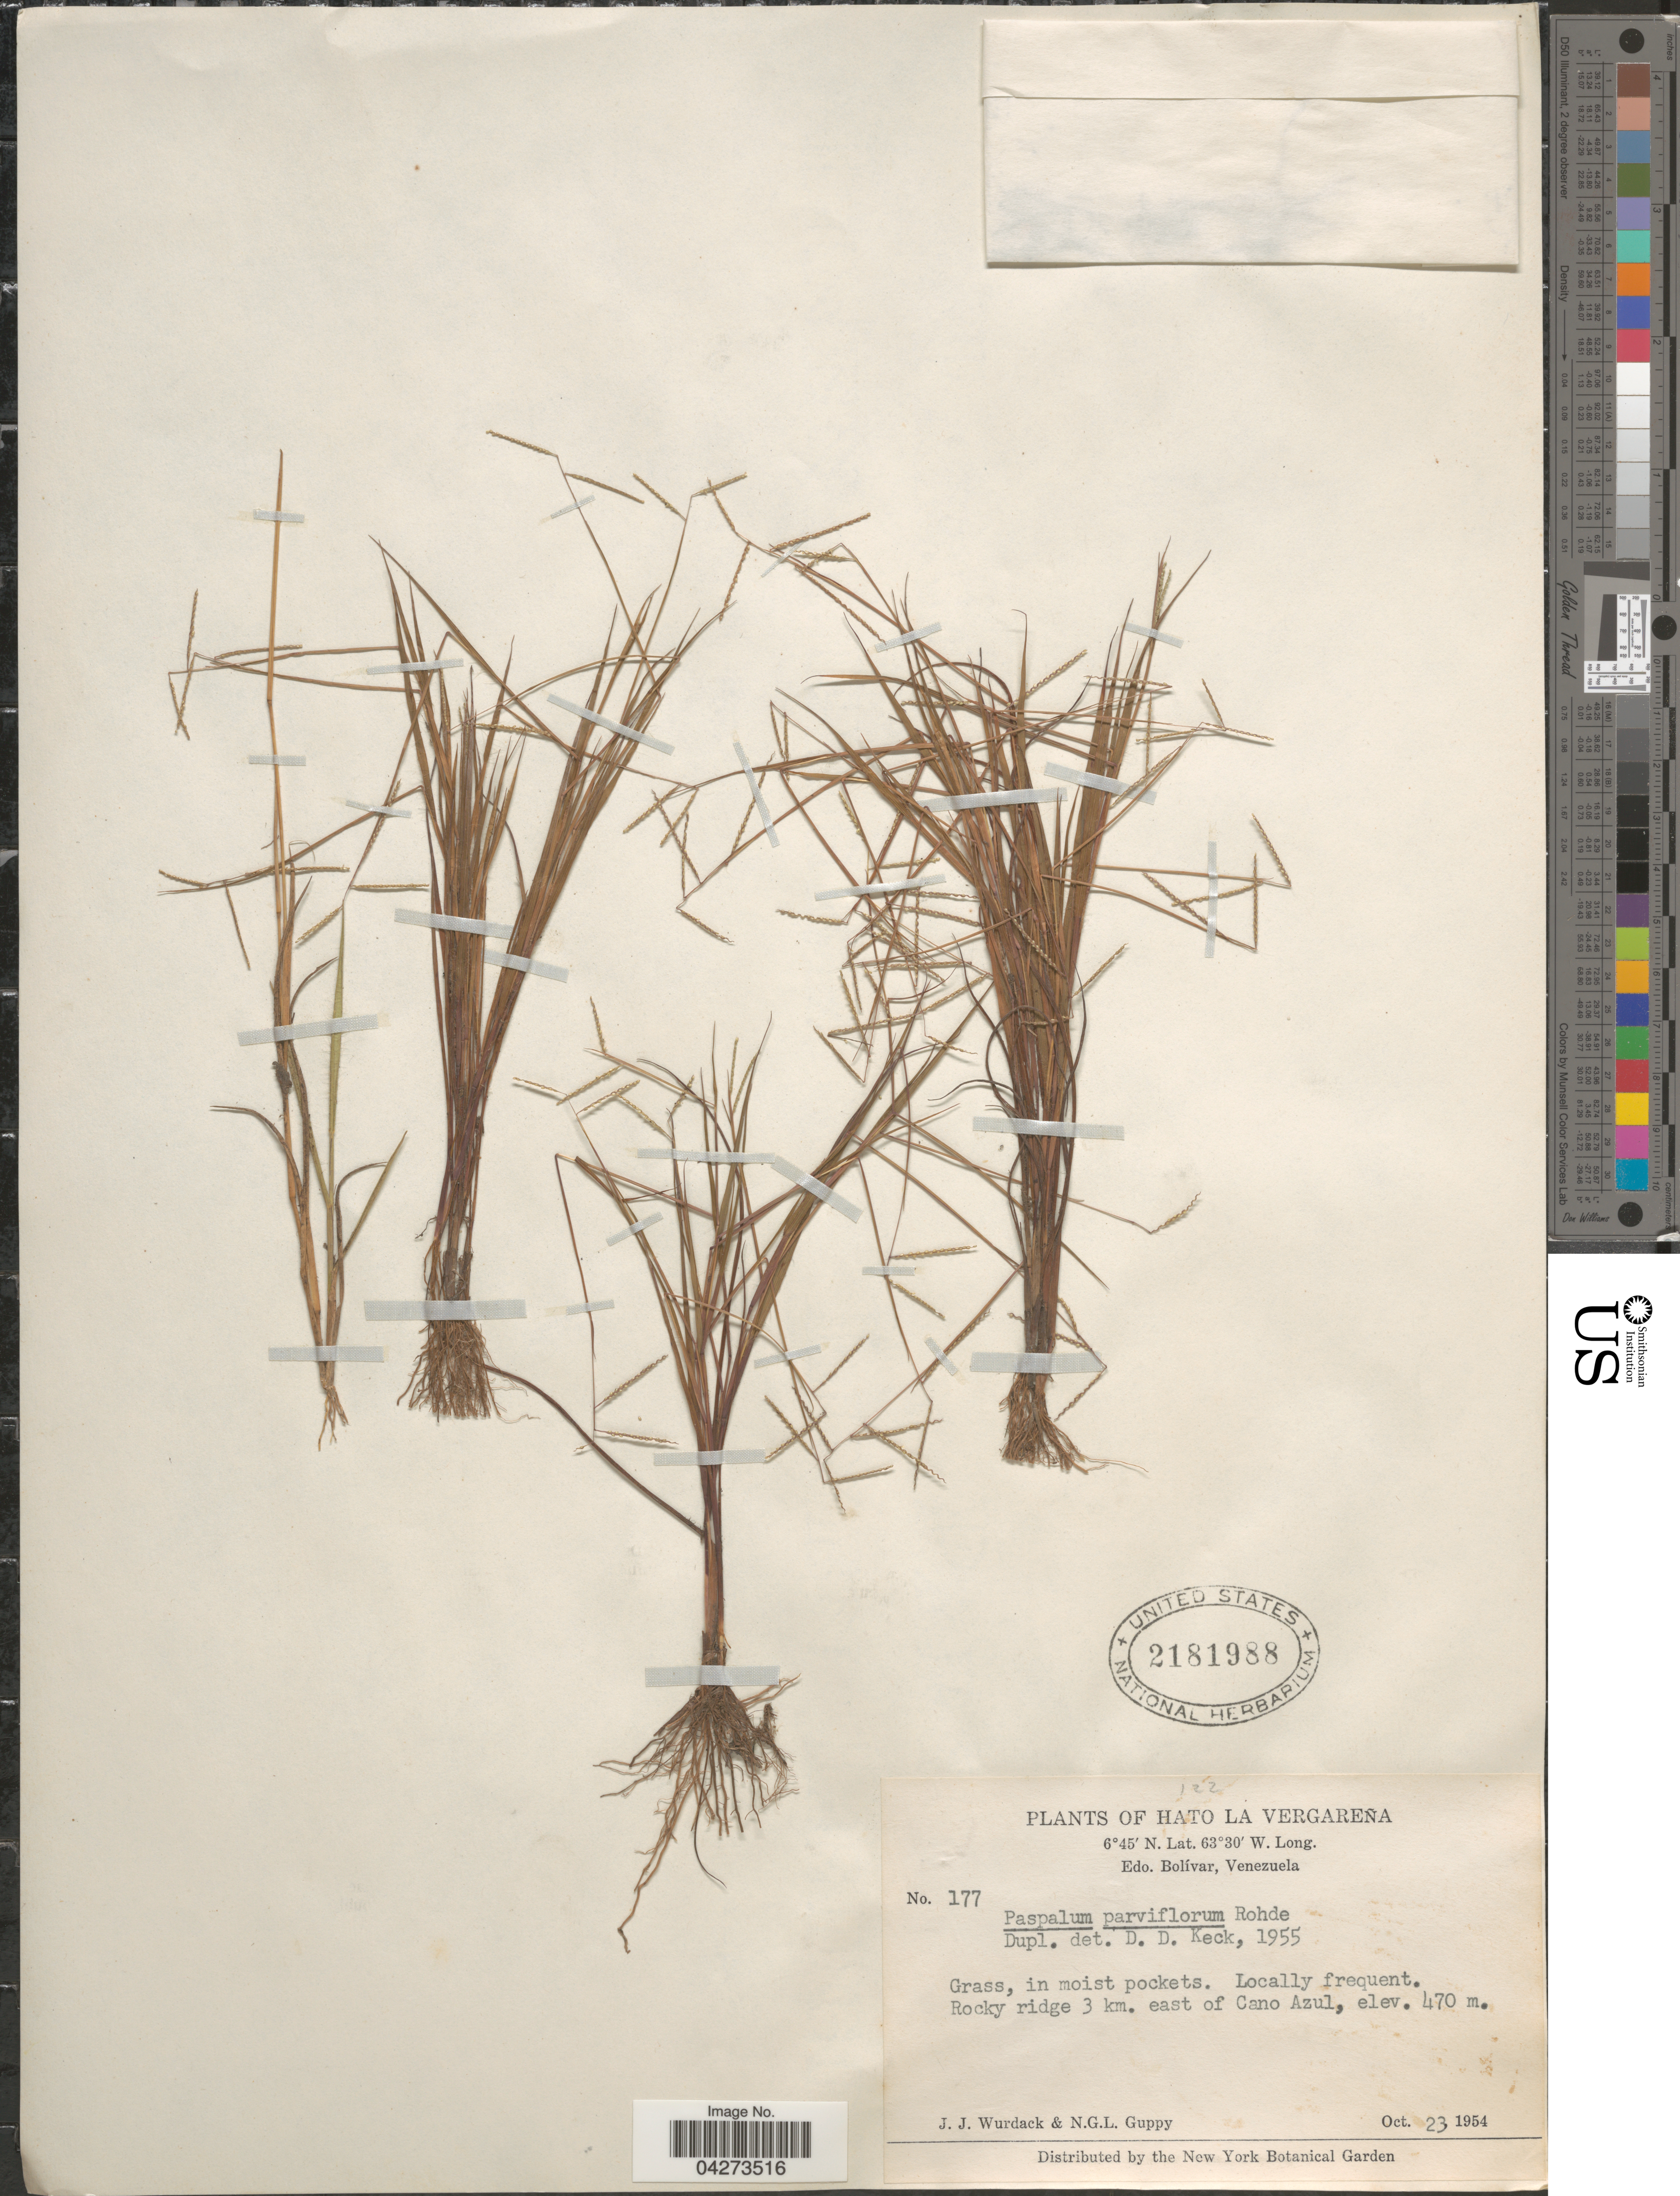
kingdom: Plantae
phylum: Tracheophyta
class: Liliopsida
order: Poales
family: Poaceae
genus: Paspalum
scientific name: Paspalum parviflorum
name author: Rohde ex Flüggé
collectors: J. J. Wurdack & N. Guppy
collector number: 177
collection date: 1954-10-23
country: Venezuela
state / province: Bolivar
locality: Hato La Vergareña. Rocky ridge 3 km. east of Cano Azul.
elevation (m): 470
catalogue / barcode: US 2181988